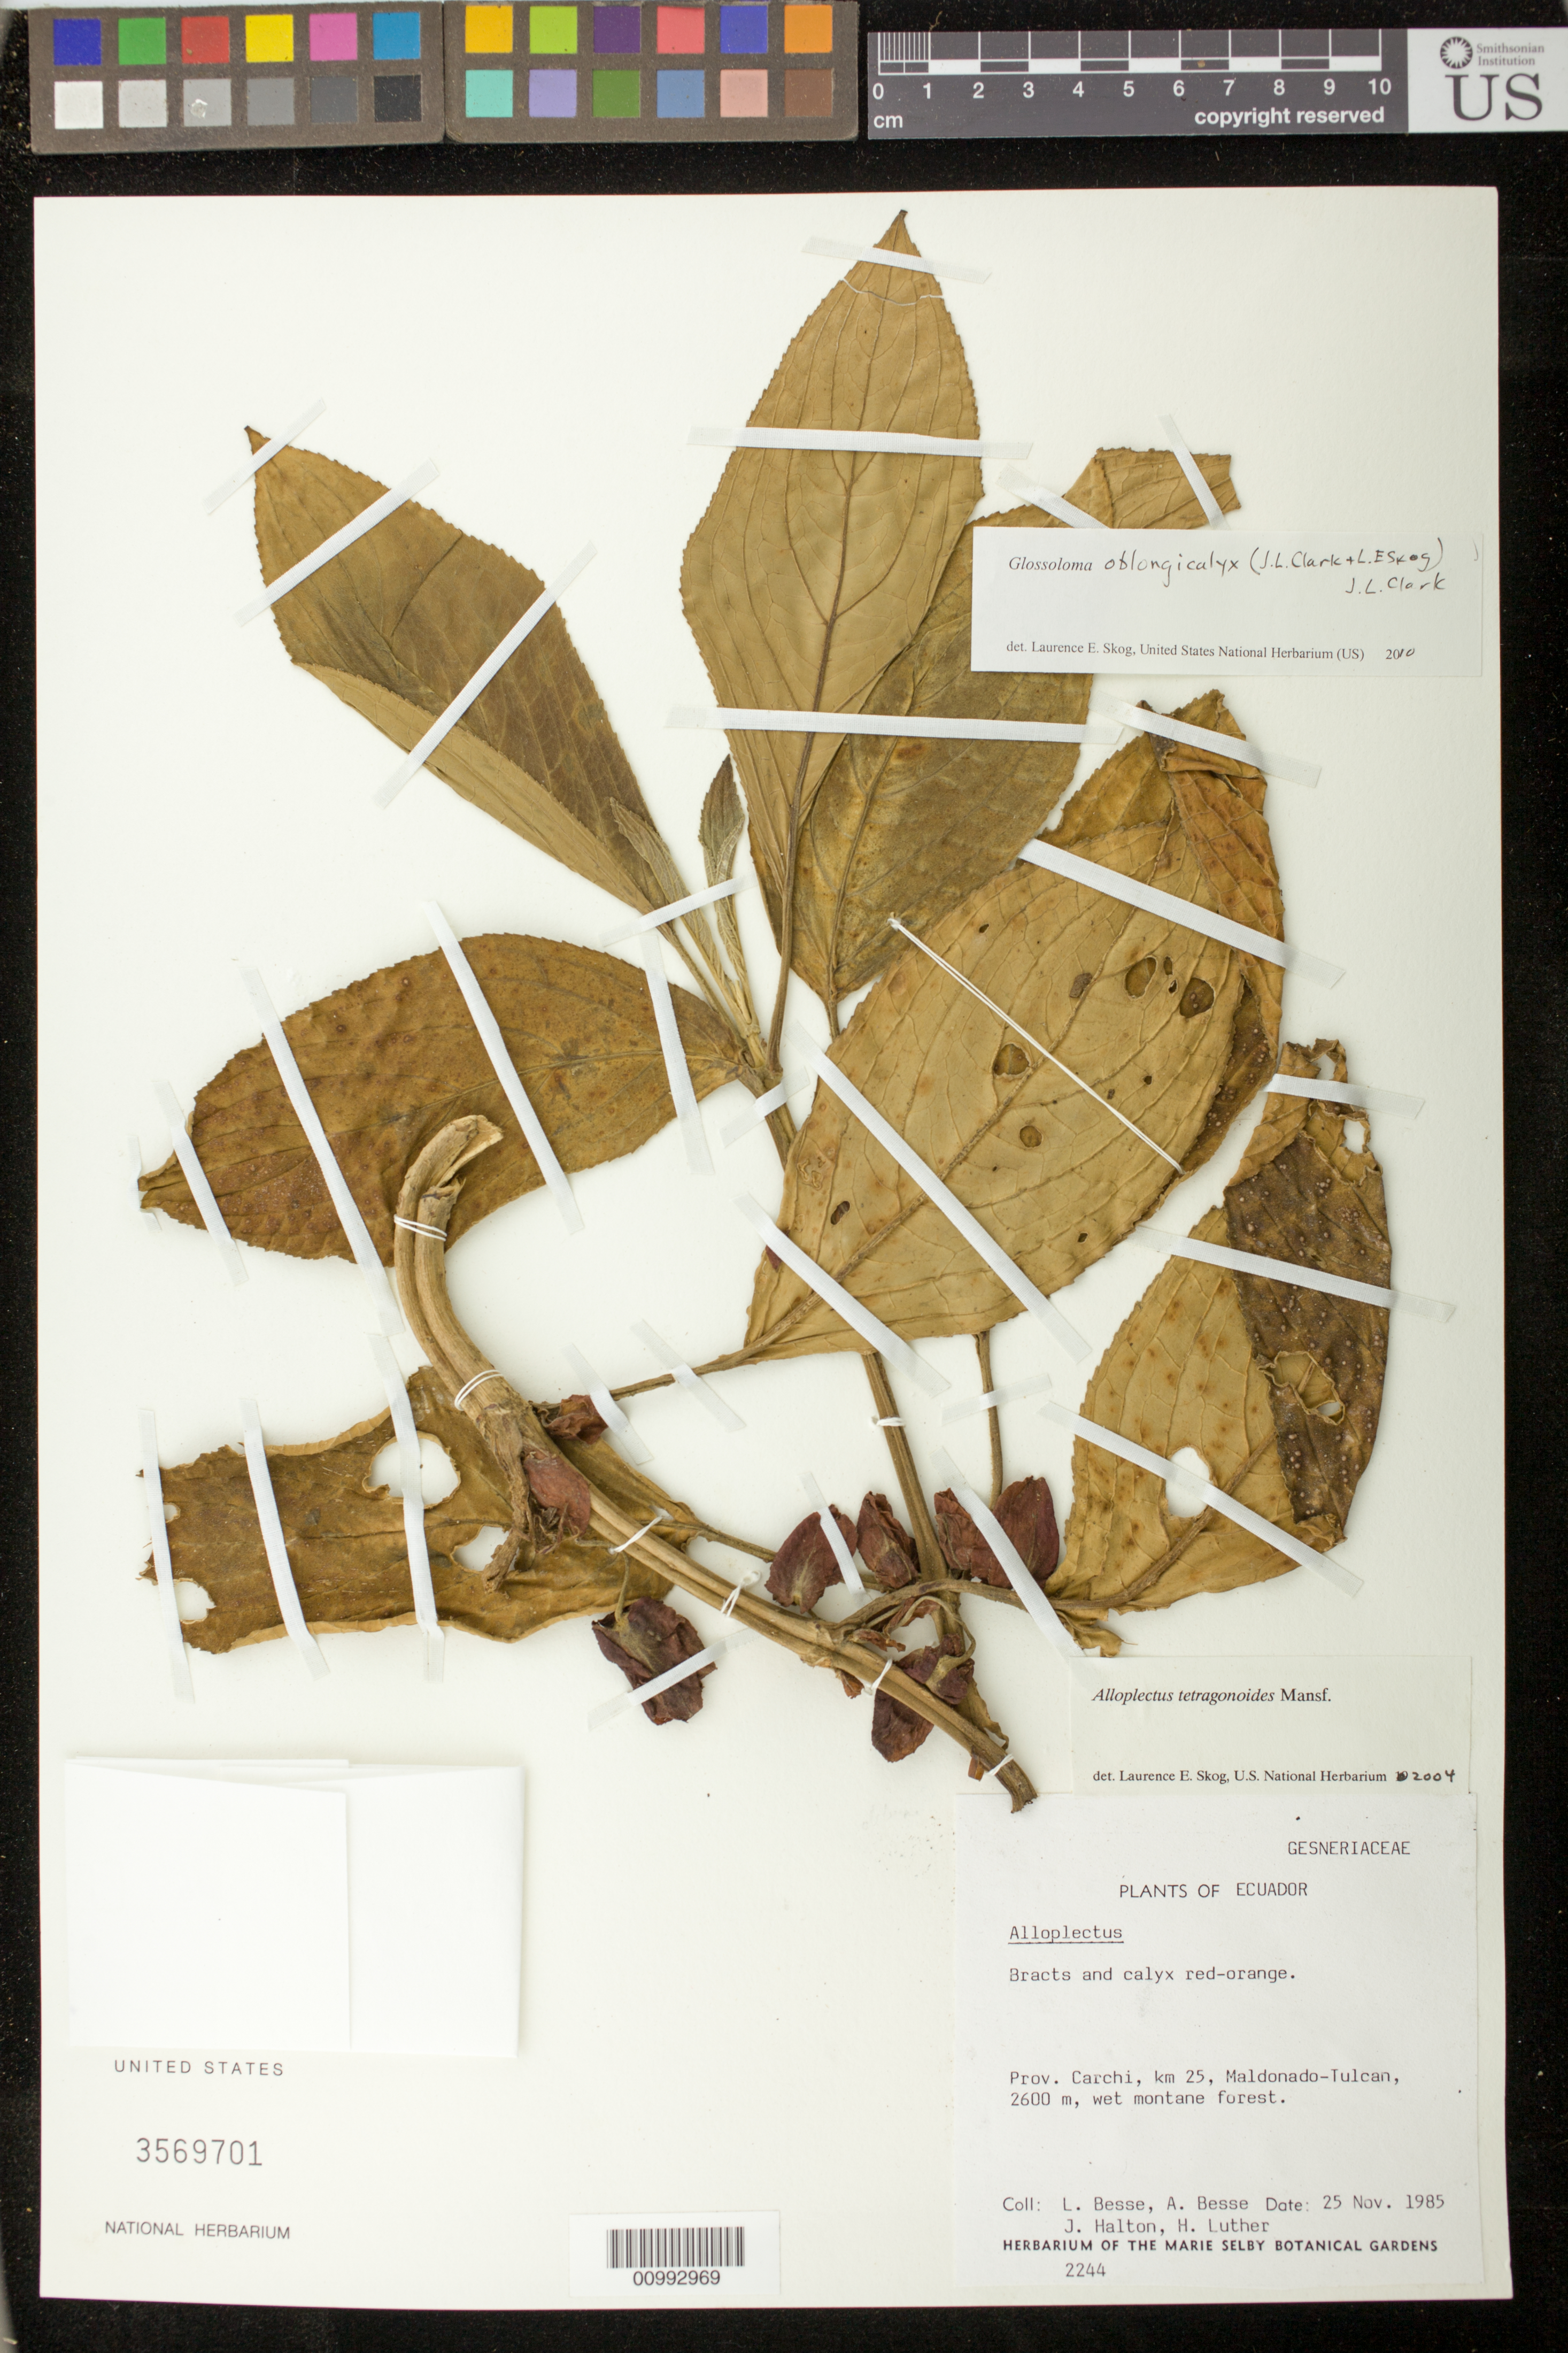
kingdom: Plantae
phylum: Tracheophyta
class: Magnoliopsida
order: Lamiales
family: Gesneriaceae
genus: Glossoloma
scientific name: Glossoloma oblongicalyx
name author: (J.L. Clark & L.E. Skog) J.L. Clark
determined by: Skog, Laurence E.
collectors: L. Besse, A. Besse, J. Halton & Harry E. Luther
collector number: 2244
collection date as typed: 25 Nov 1985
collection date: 1985-11-25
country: Ecuador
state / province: Carchi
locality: Prov. Carchi, km 25, Maldonado - Tulcan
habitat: Wet montane forest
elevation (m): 2600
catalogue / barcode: US 3569701